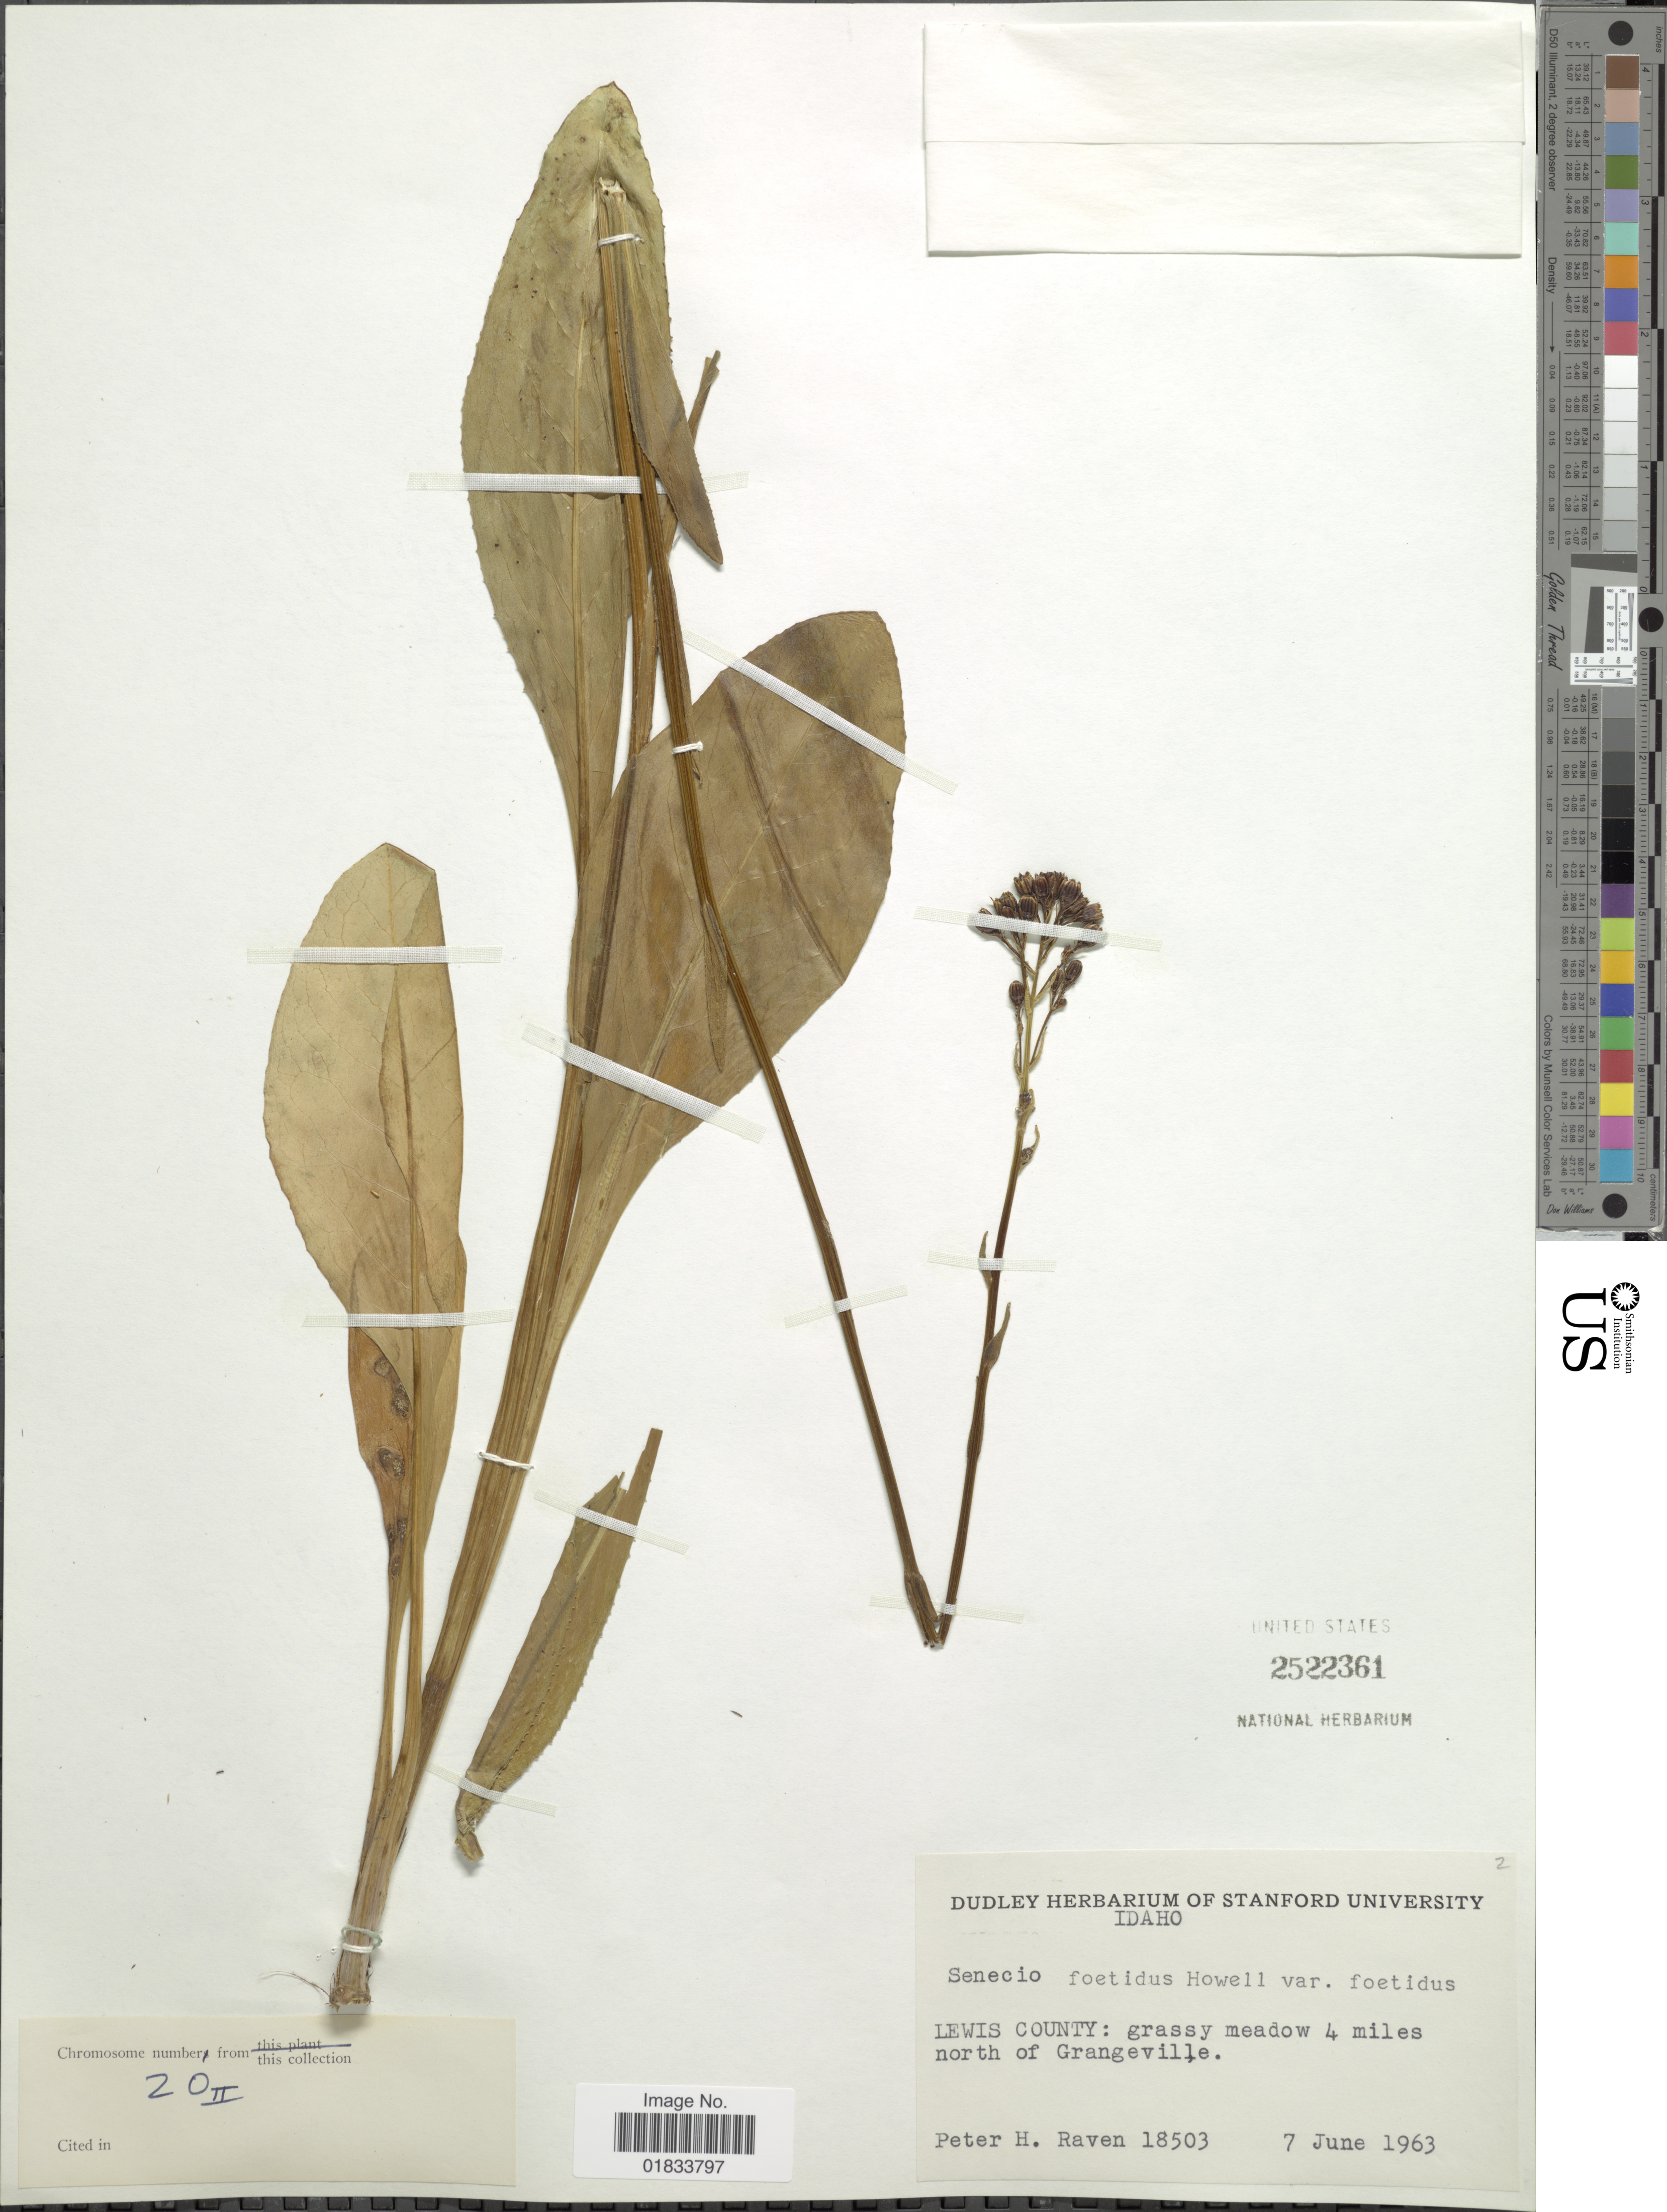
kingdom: Plantae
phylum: Tracheophyta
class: Magnoliopsida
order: Asterales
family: Asteraceae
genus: Senecio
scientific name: Senecio foetidus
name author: Howell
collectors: P. Raven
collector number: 18503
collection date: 1963-06-07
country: United States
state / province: Idaho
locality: Lewis County: 4 miles north of Grangeville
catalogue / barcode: US 2522361